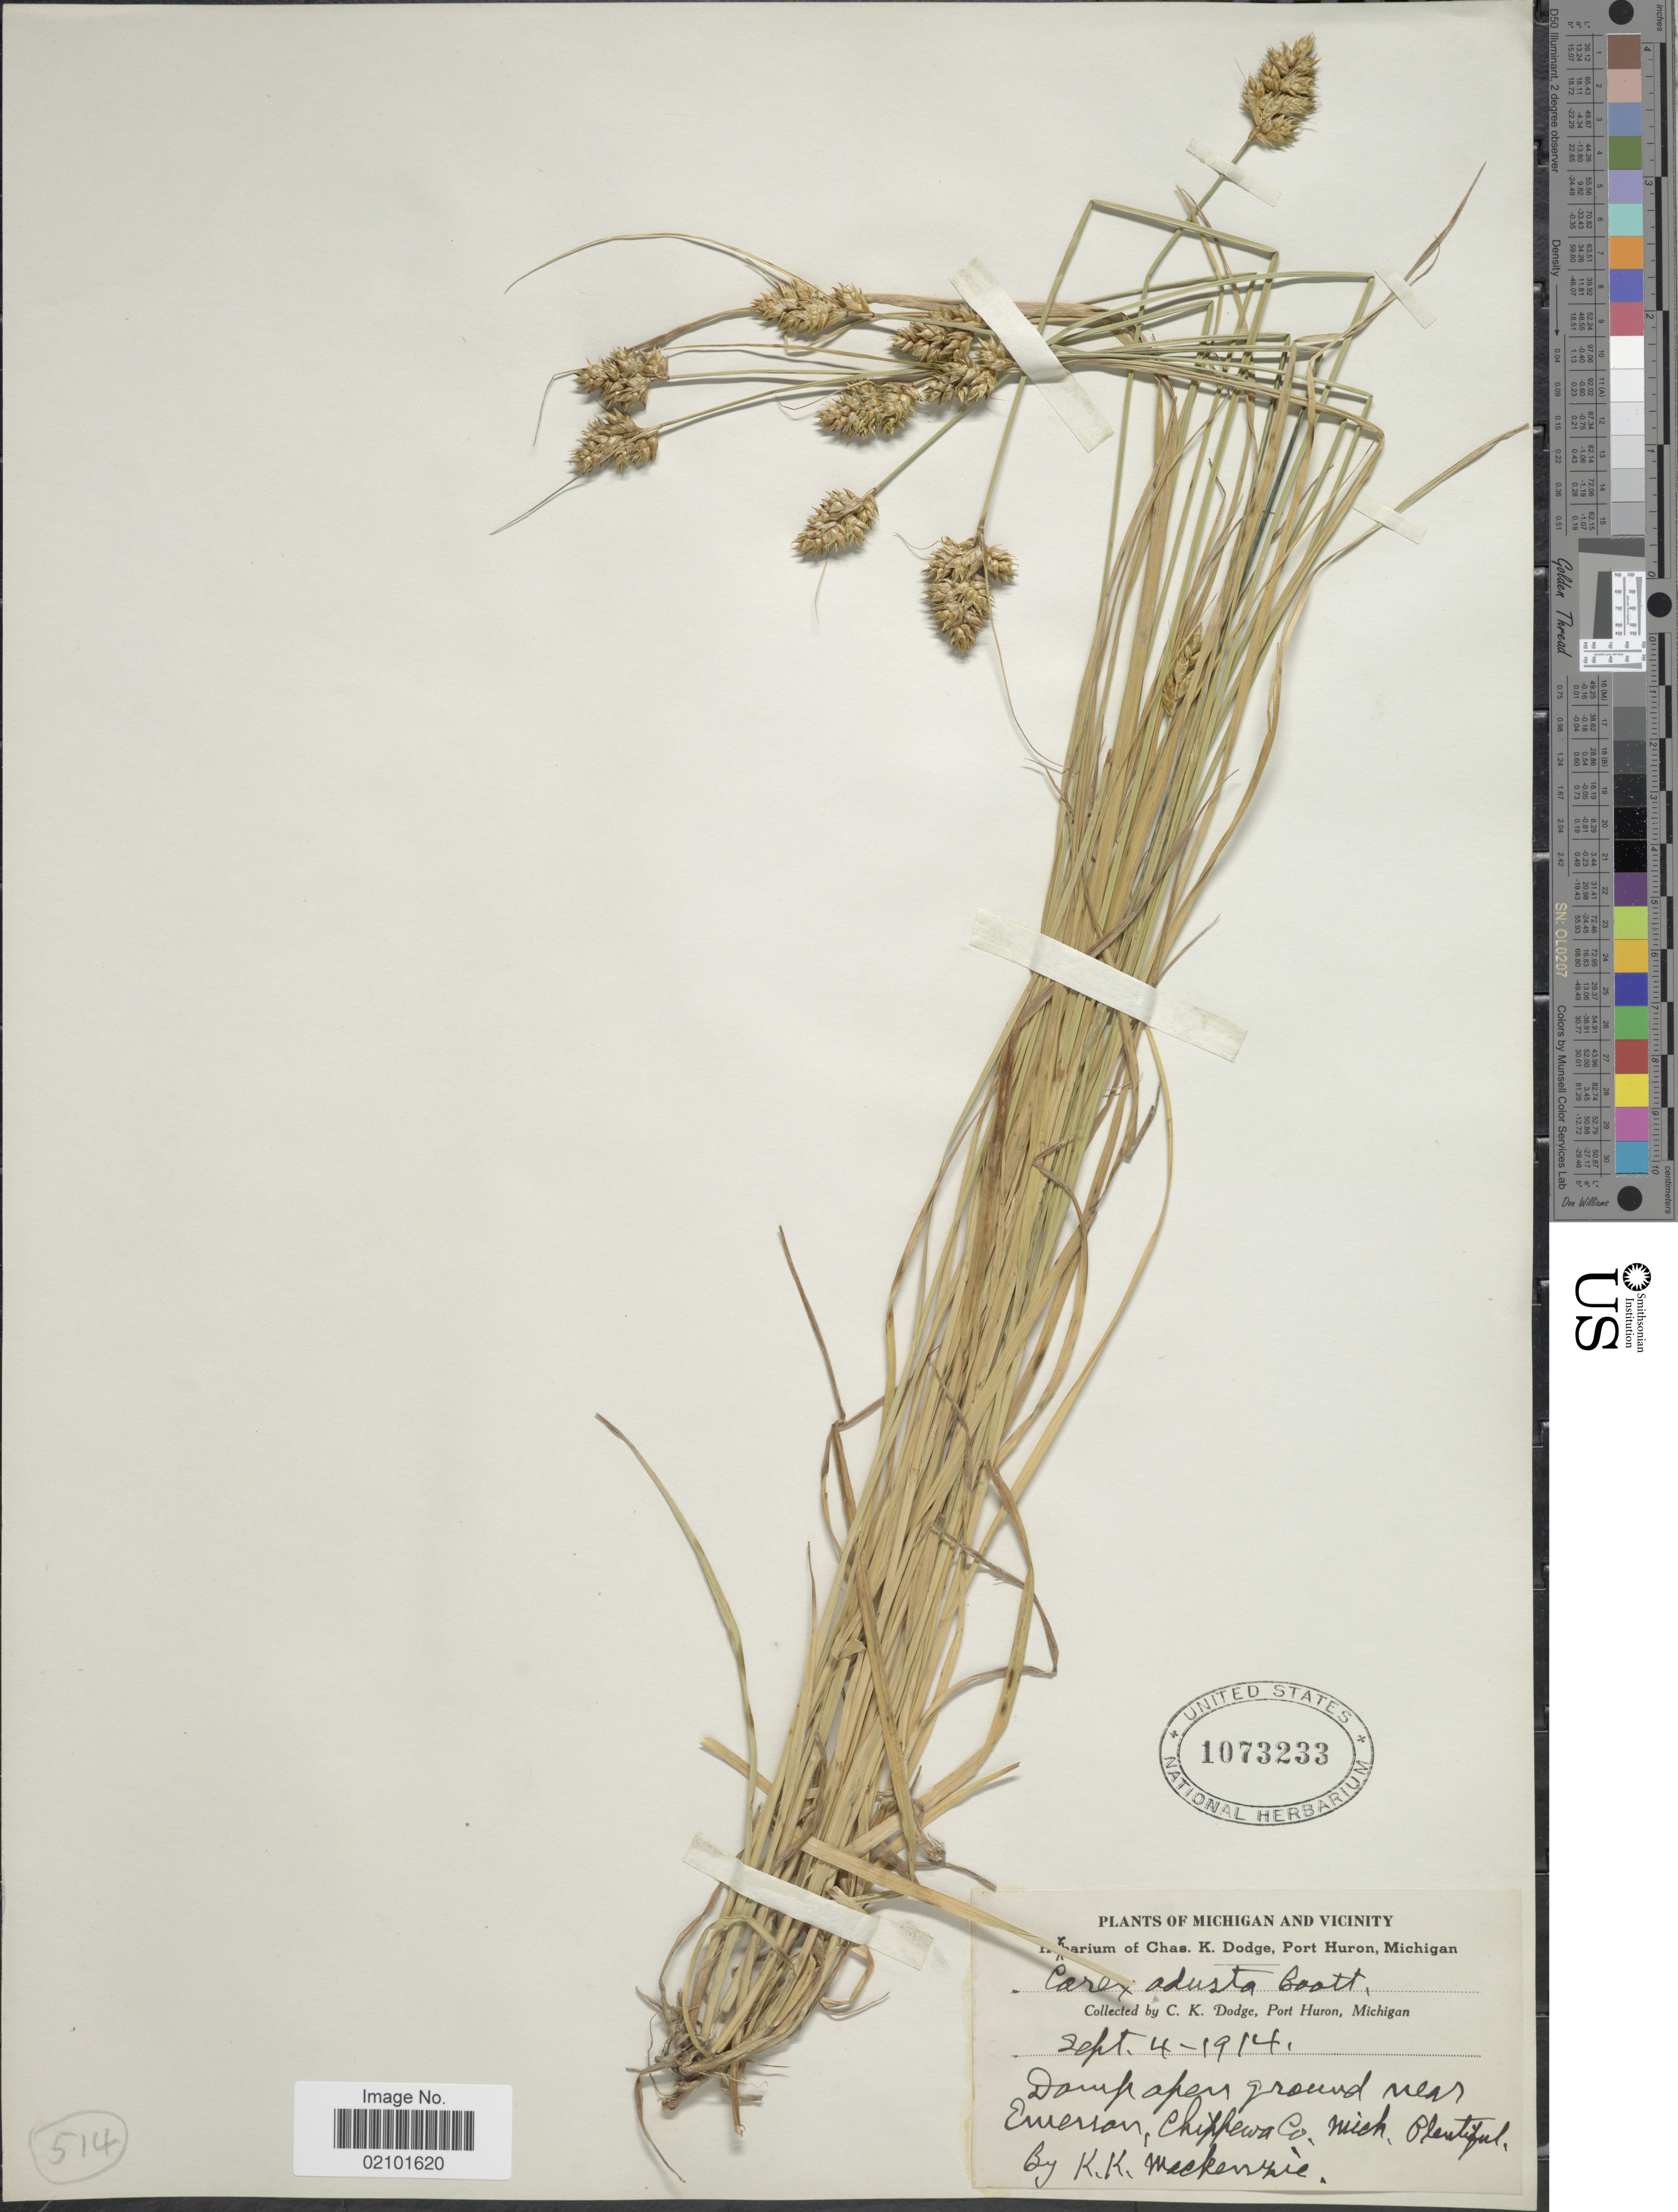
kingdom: Plantae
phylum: Tracheophyta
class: Liliopsida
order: Poales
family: Cyperaceae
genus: Carex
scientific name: Carex adusta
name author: Boott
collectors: C. Dodge & K. K. Mackenzie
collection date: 1914-09-04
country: United States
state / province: Michigan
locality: Michigan and vicinity. near Emerson, Chippewa Co.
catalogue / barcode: US 1073233